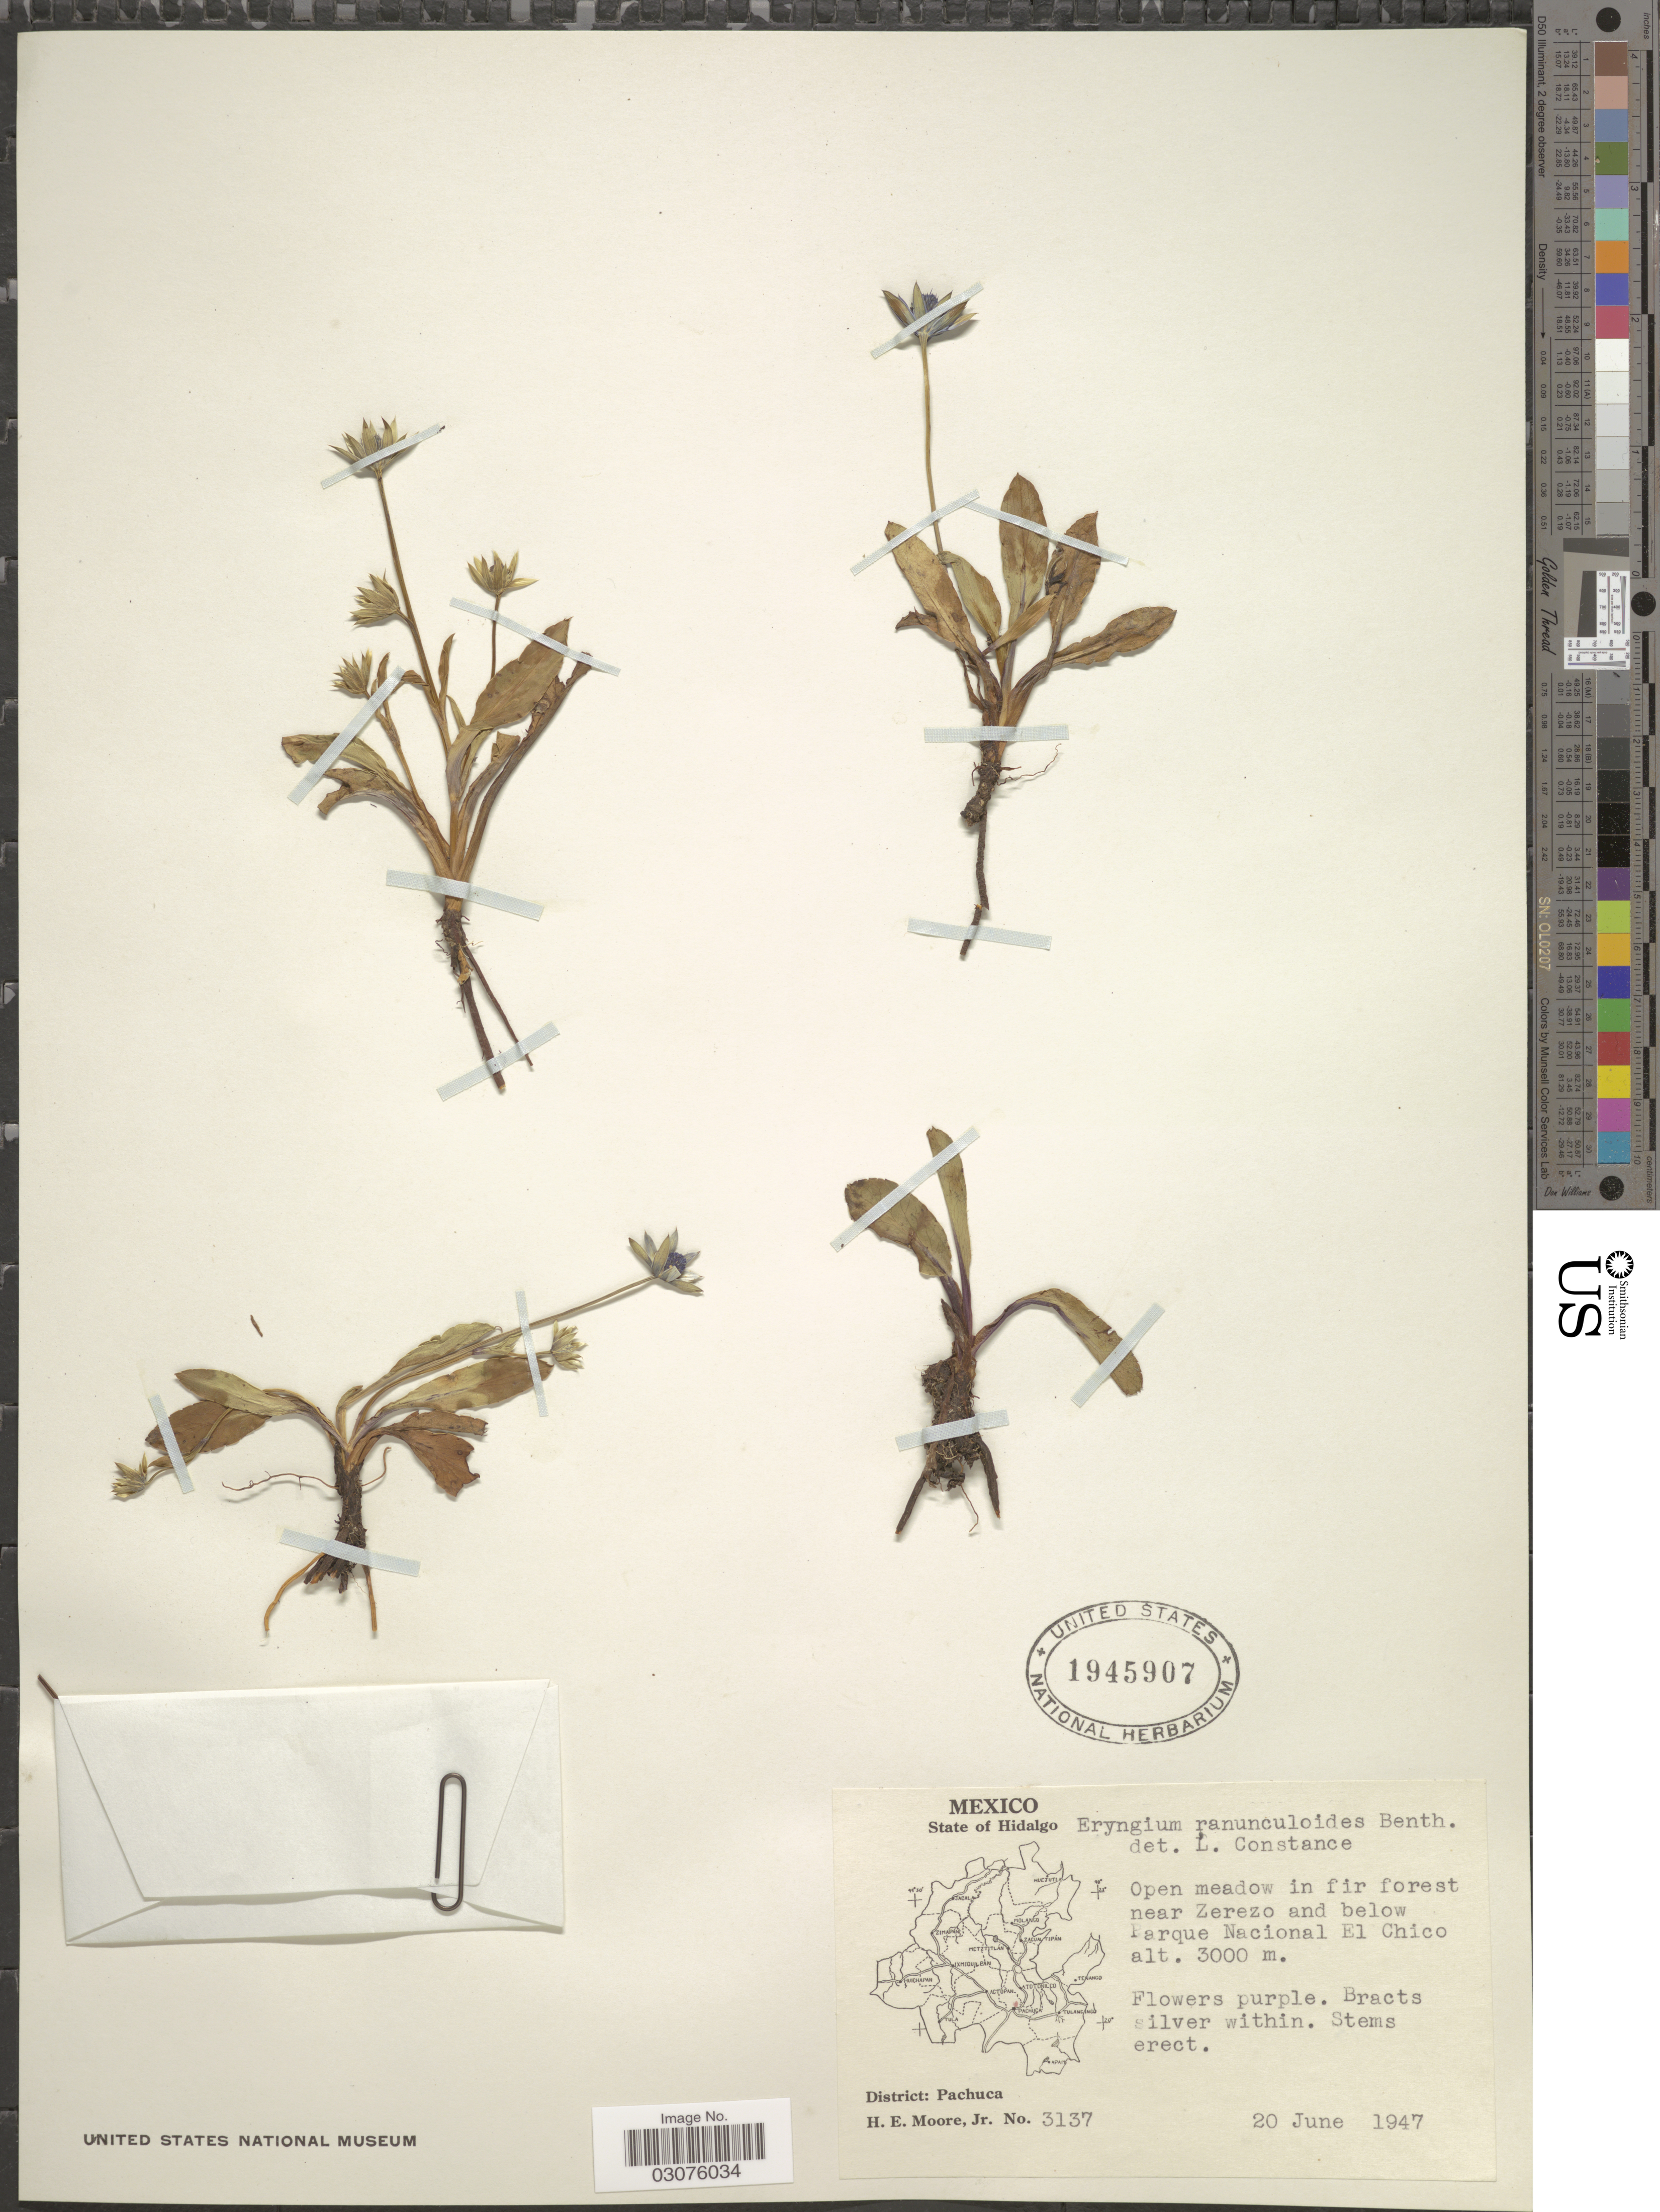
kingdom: Plantae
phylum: Tracheophyta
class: Magnoliopsida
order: Apiales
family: Apiaceae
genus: Eryngium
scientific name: Eryngium ranunculoides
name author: Benth.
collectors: H. Moore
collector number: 3137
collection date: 1947-06-20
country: Mexico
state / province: Hidalgo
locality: State of Hidalgo. Open meadow in fir forest near Zerezo and below Parque Nacional El Chico. District: Pachuca.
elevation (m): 3000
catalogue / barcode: US 1945907